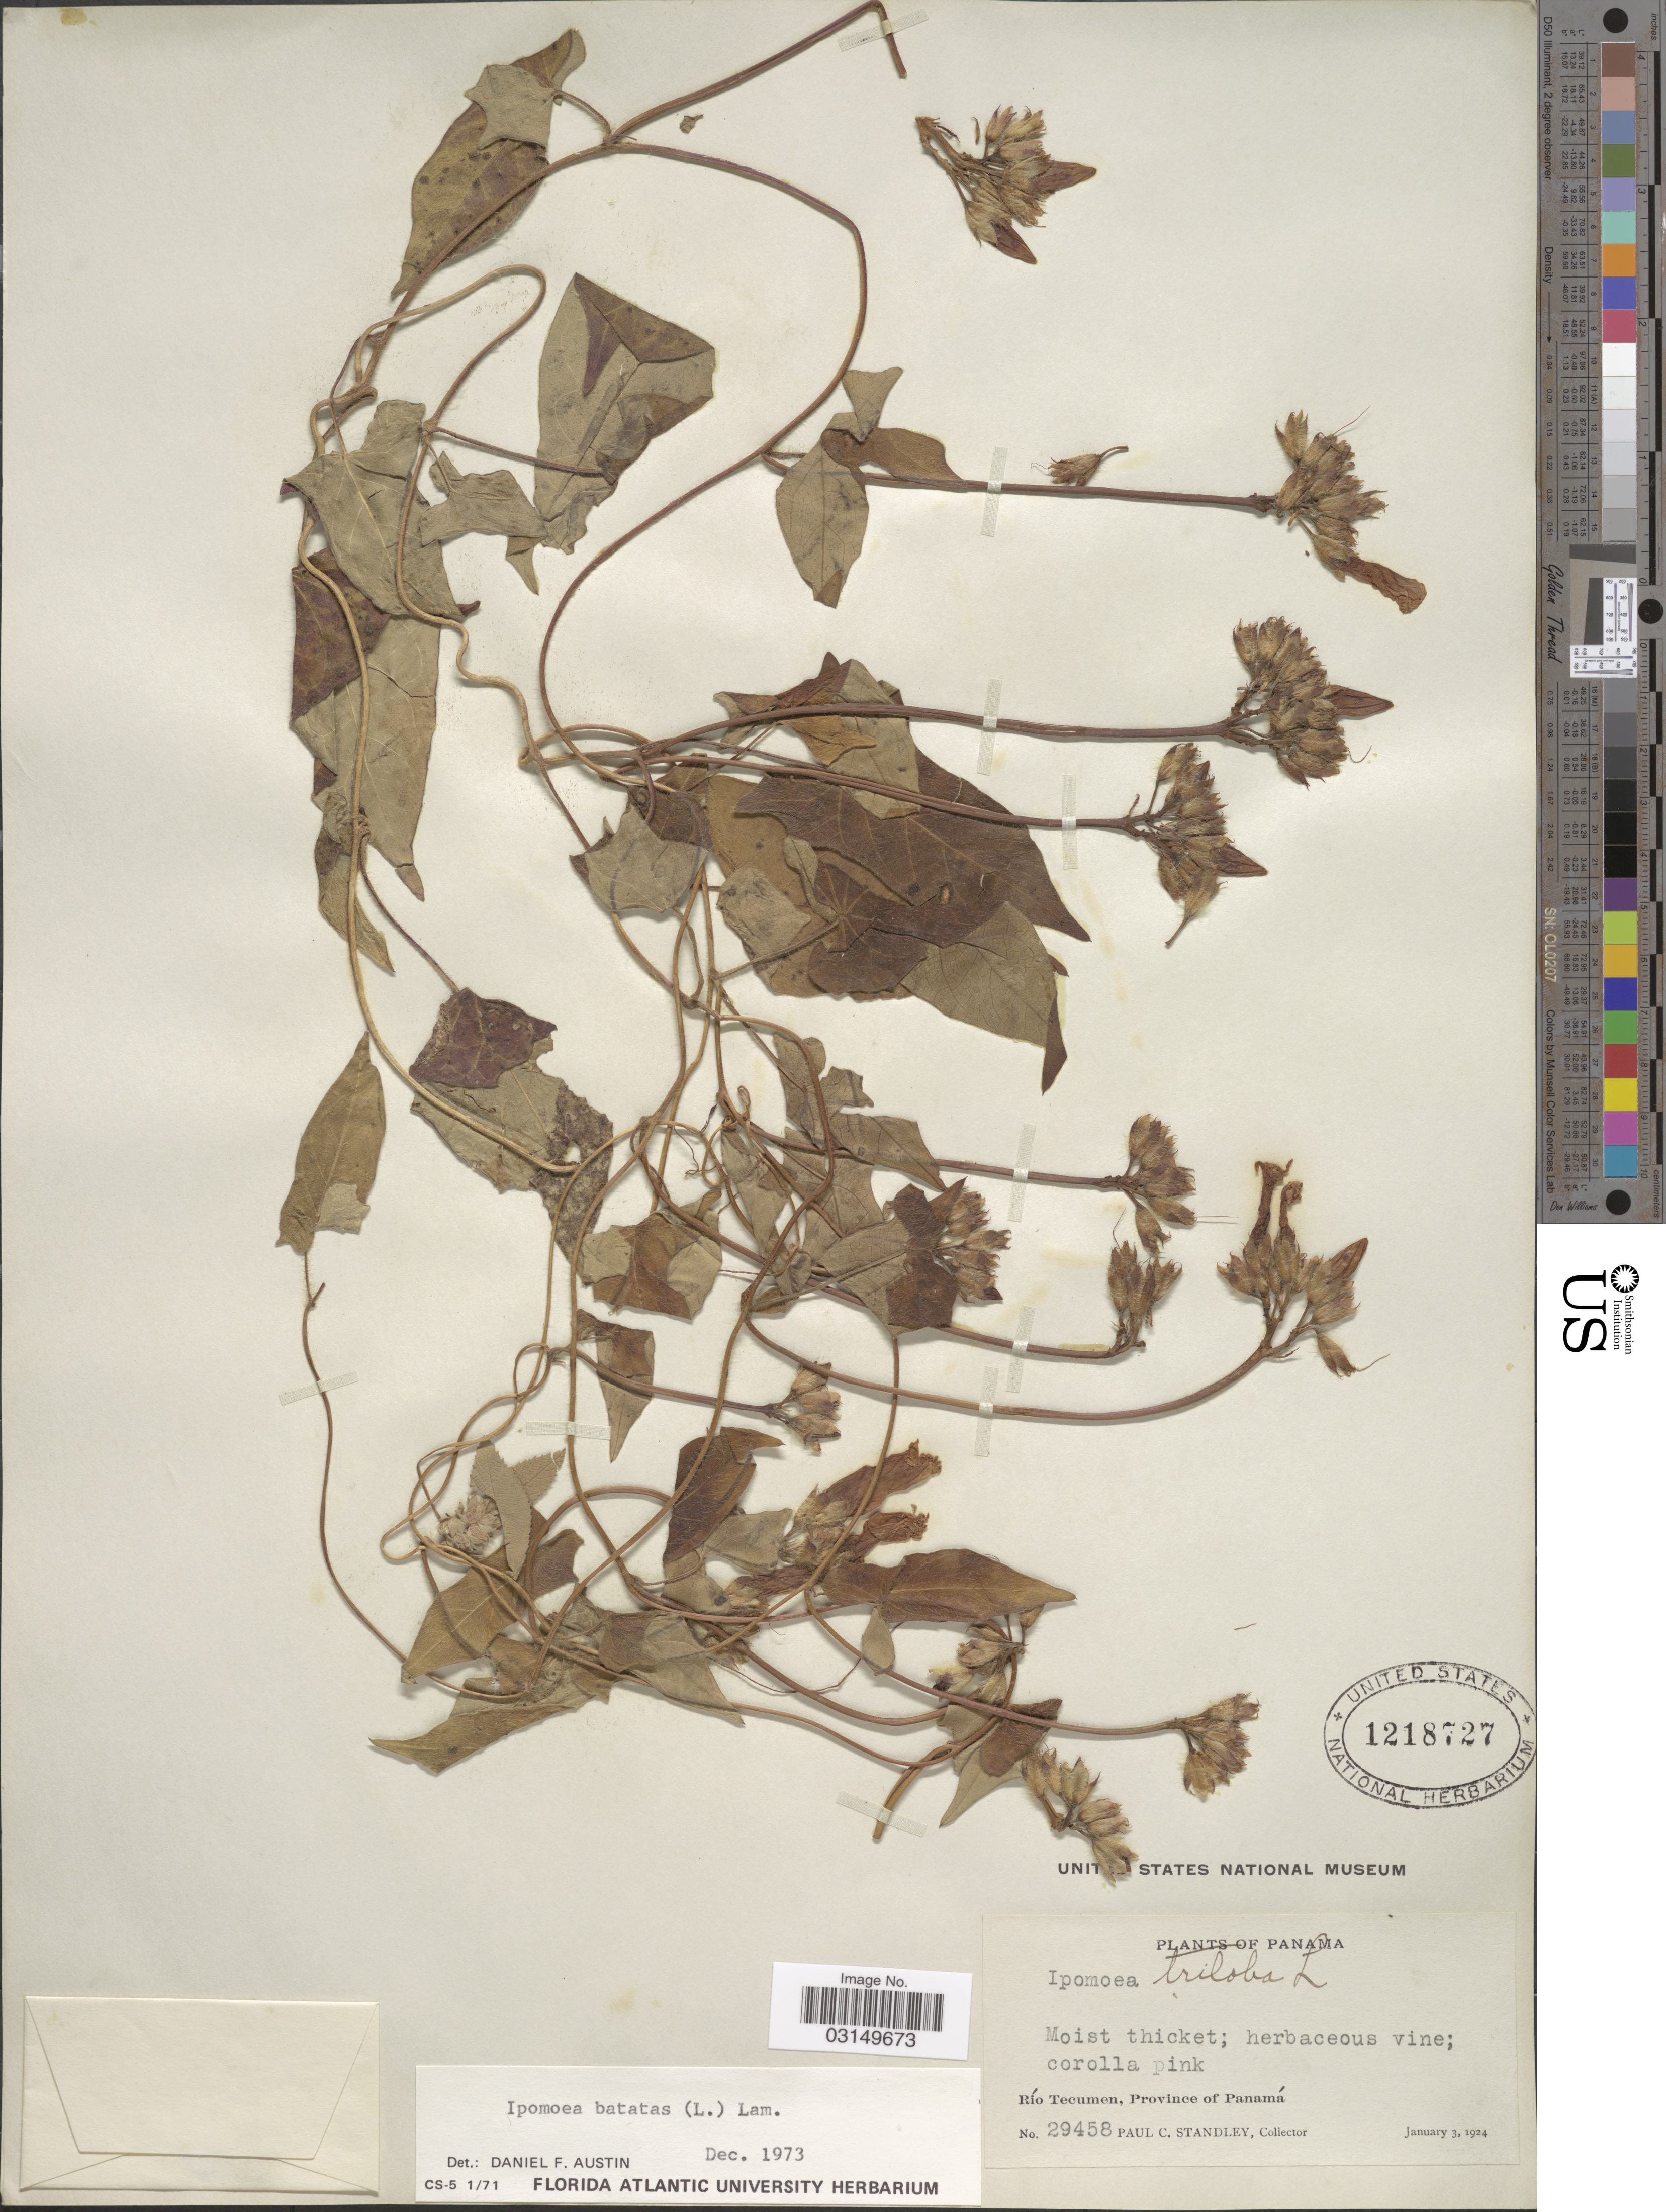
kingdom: Plantae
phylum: Tracheophyta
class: Magnoliopsida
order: Solanales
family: Convolvulaceae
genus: Ipomoea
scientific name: Ipomoea batatas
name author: (L.) Lam.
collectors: P. C. Standley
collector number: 29458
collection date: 1924-01-03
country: Panama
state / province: Panamá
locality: Río Tecumen.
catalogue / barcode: US 1218727